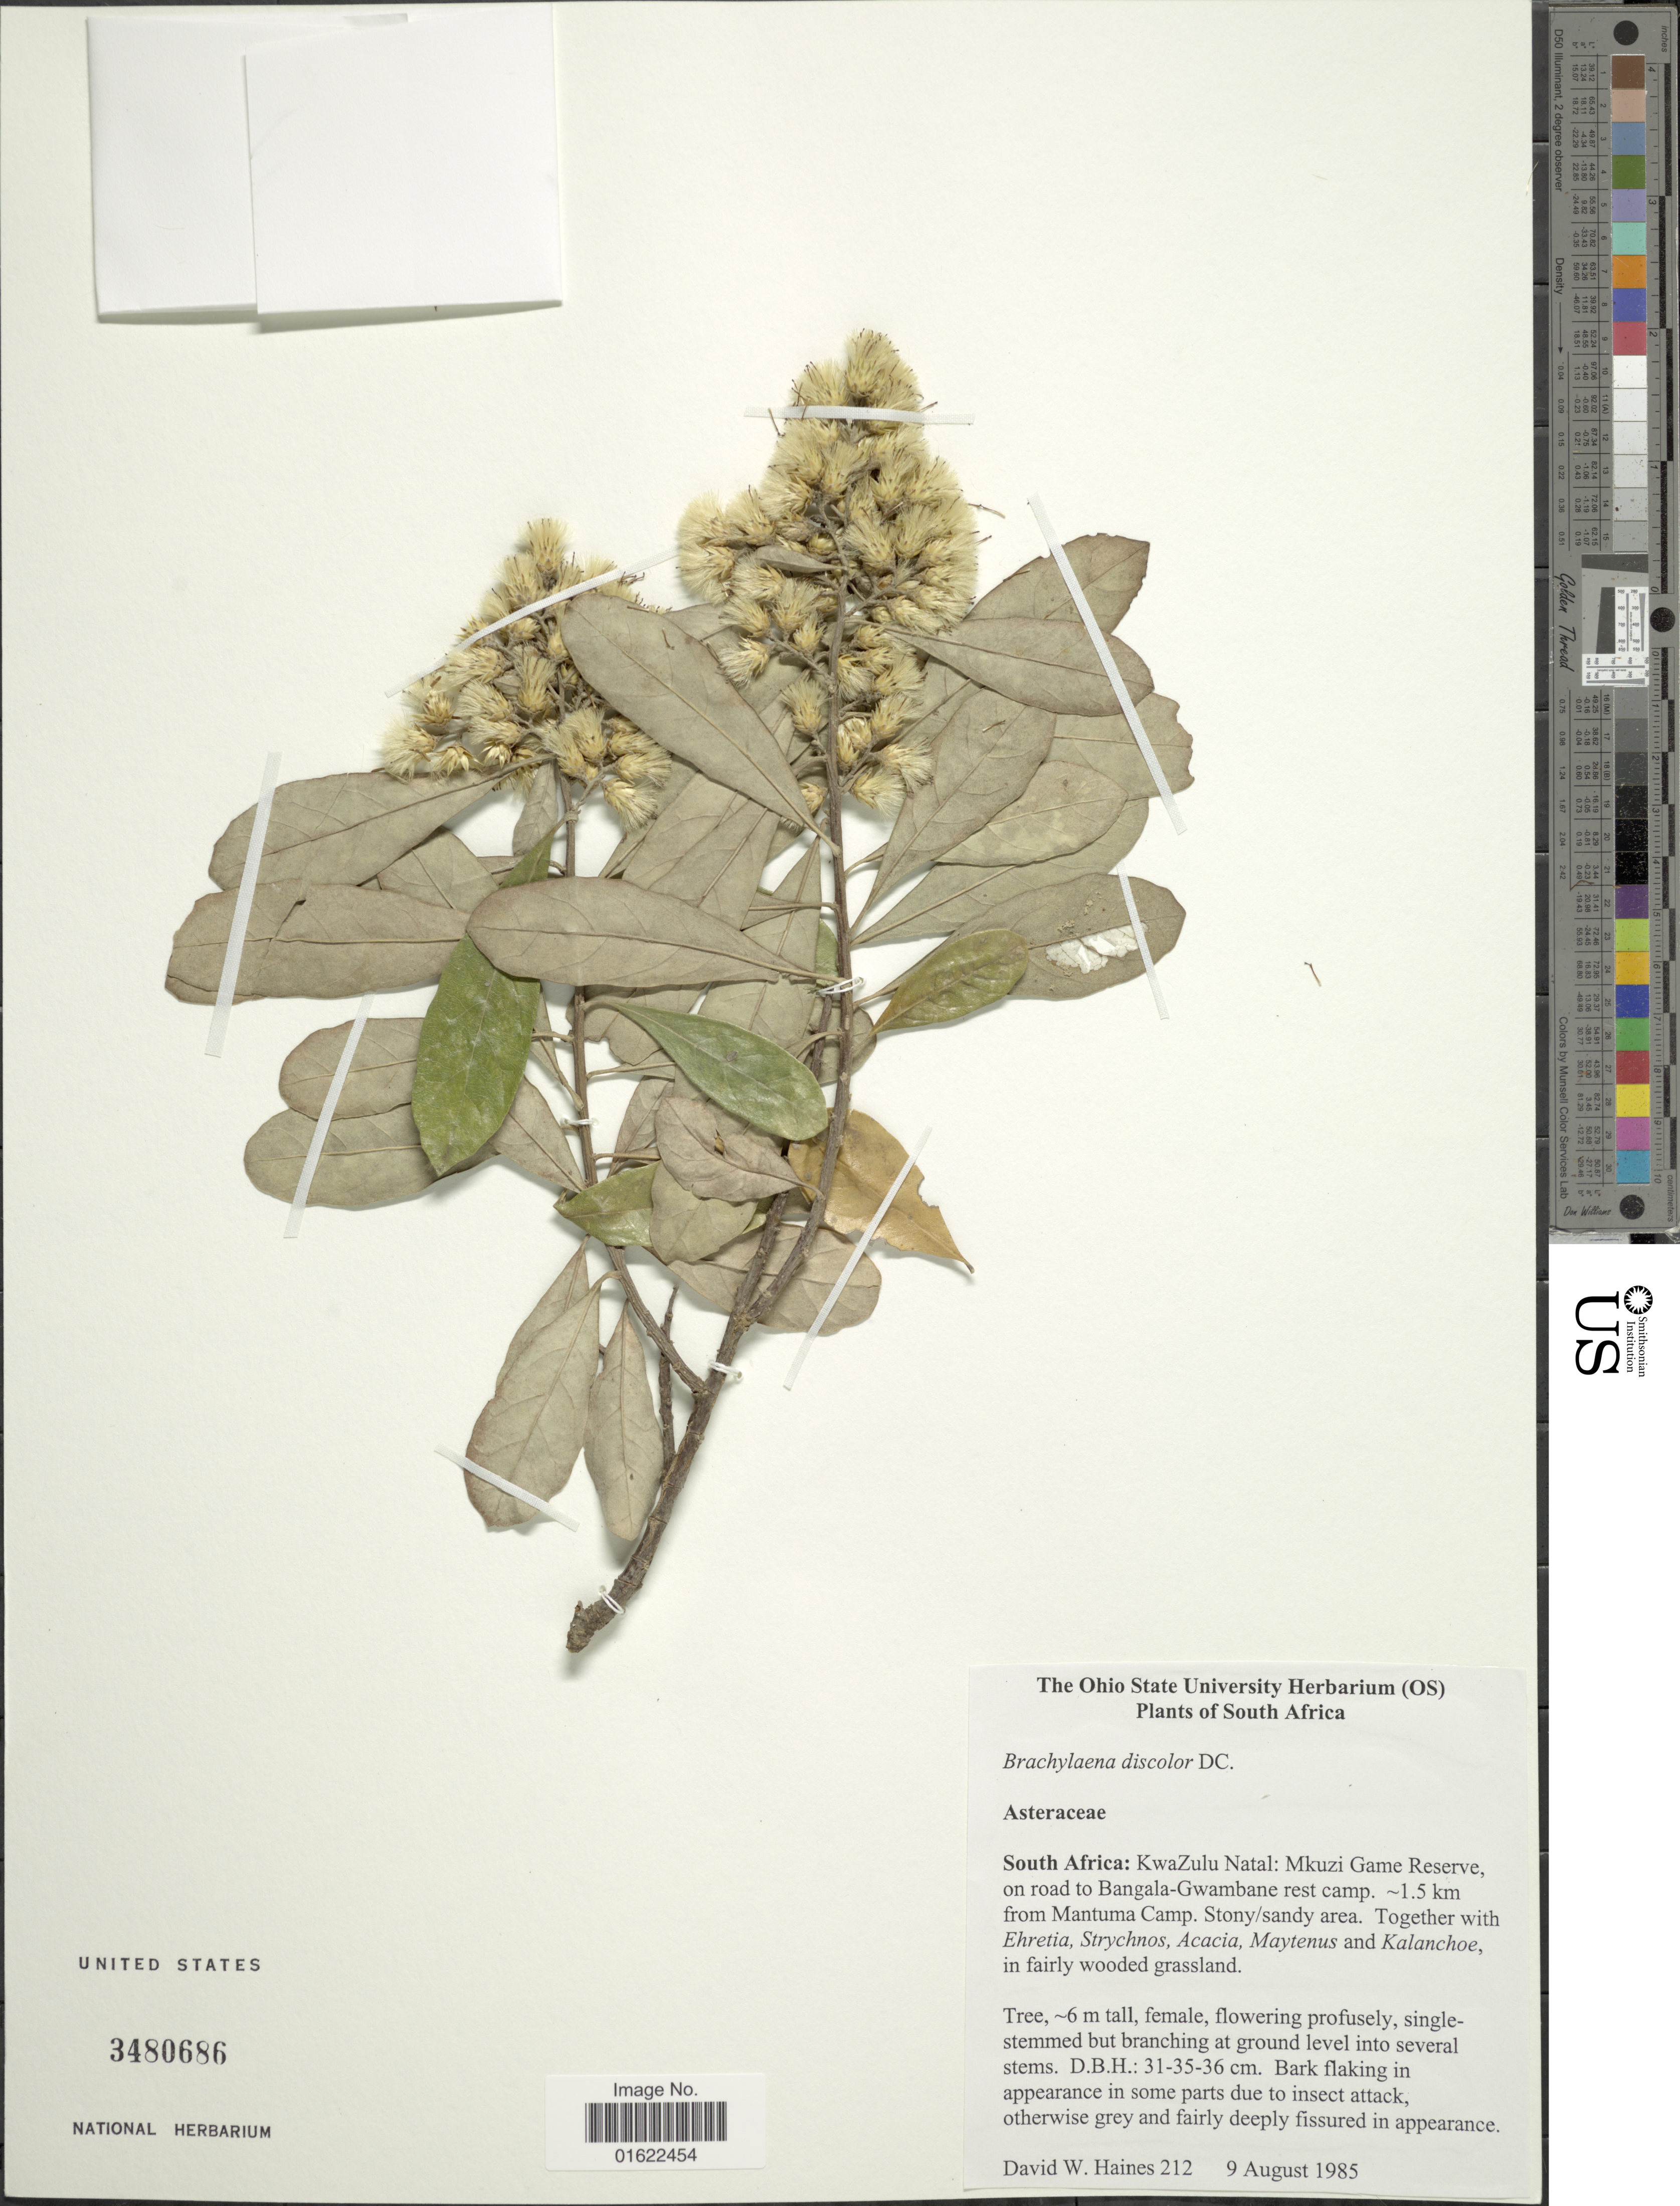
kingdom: Plantae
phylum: Tracheophyta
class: Magnoliopsida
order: Asterales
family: Asteraceae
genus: Brachylaena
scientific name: Brachylaena discolor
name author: DC.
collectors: D. Haines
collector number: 212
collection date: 1985-08-09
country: South Africa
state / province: KwaZulu-Natal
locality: Mkuzi Game Reserve, on road to Bangala - Gwambane rest camp, 1.5 km from Mantuma Camp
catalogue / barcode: US 3480686